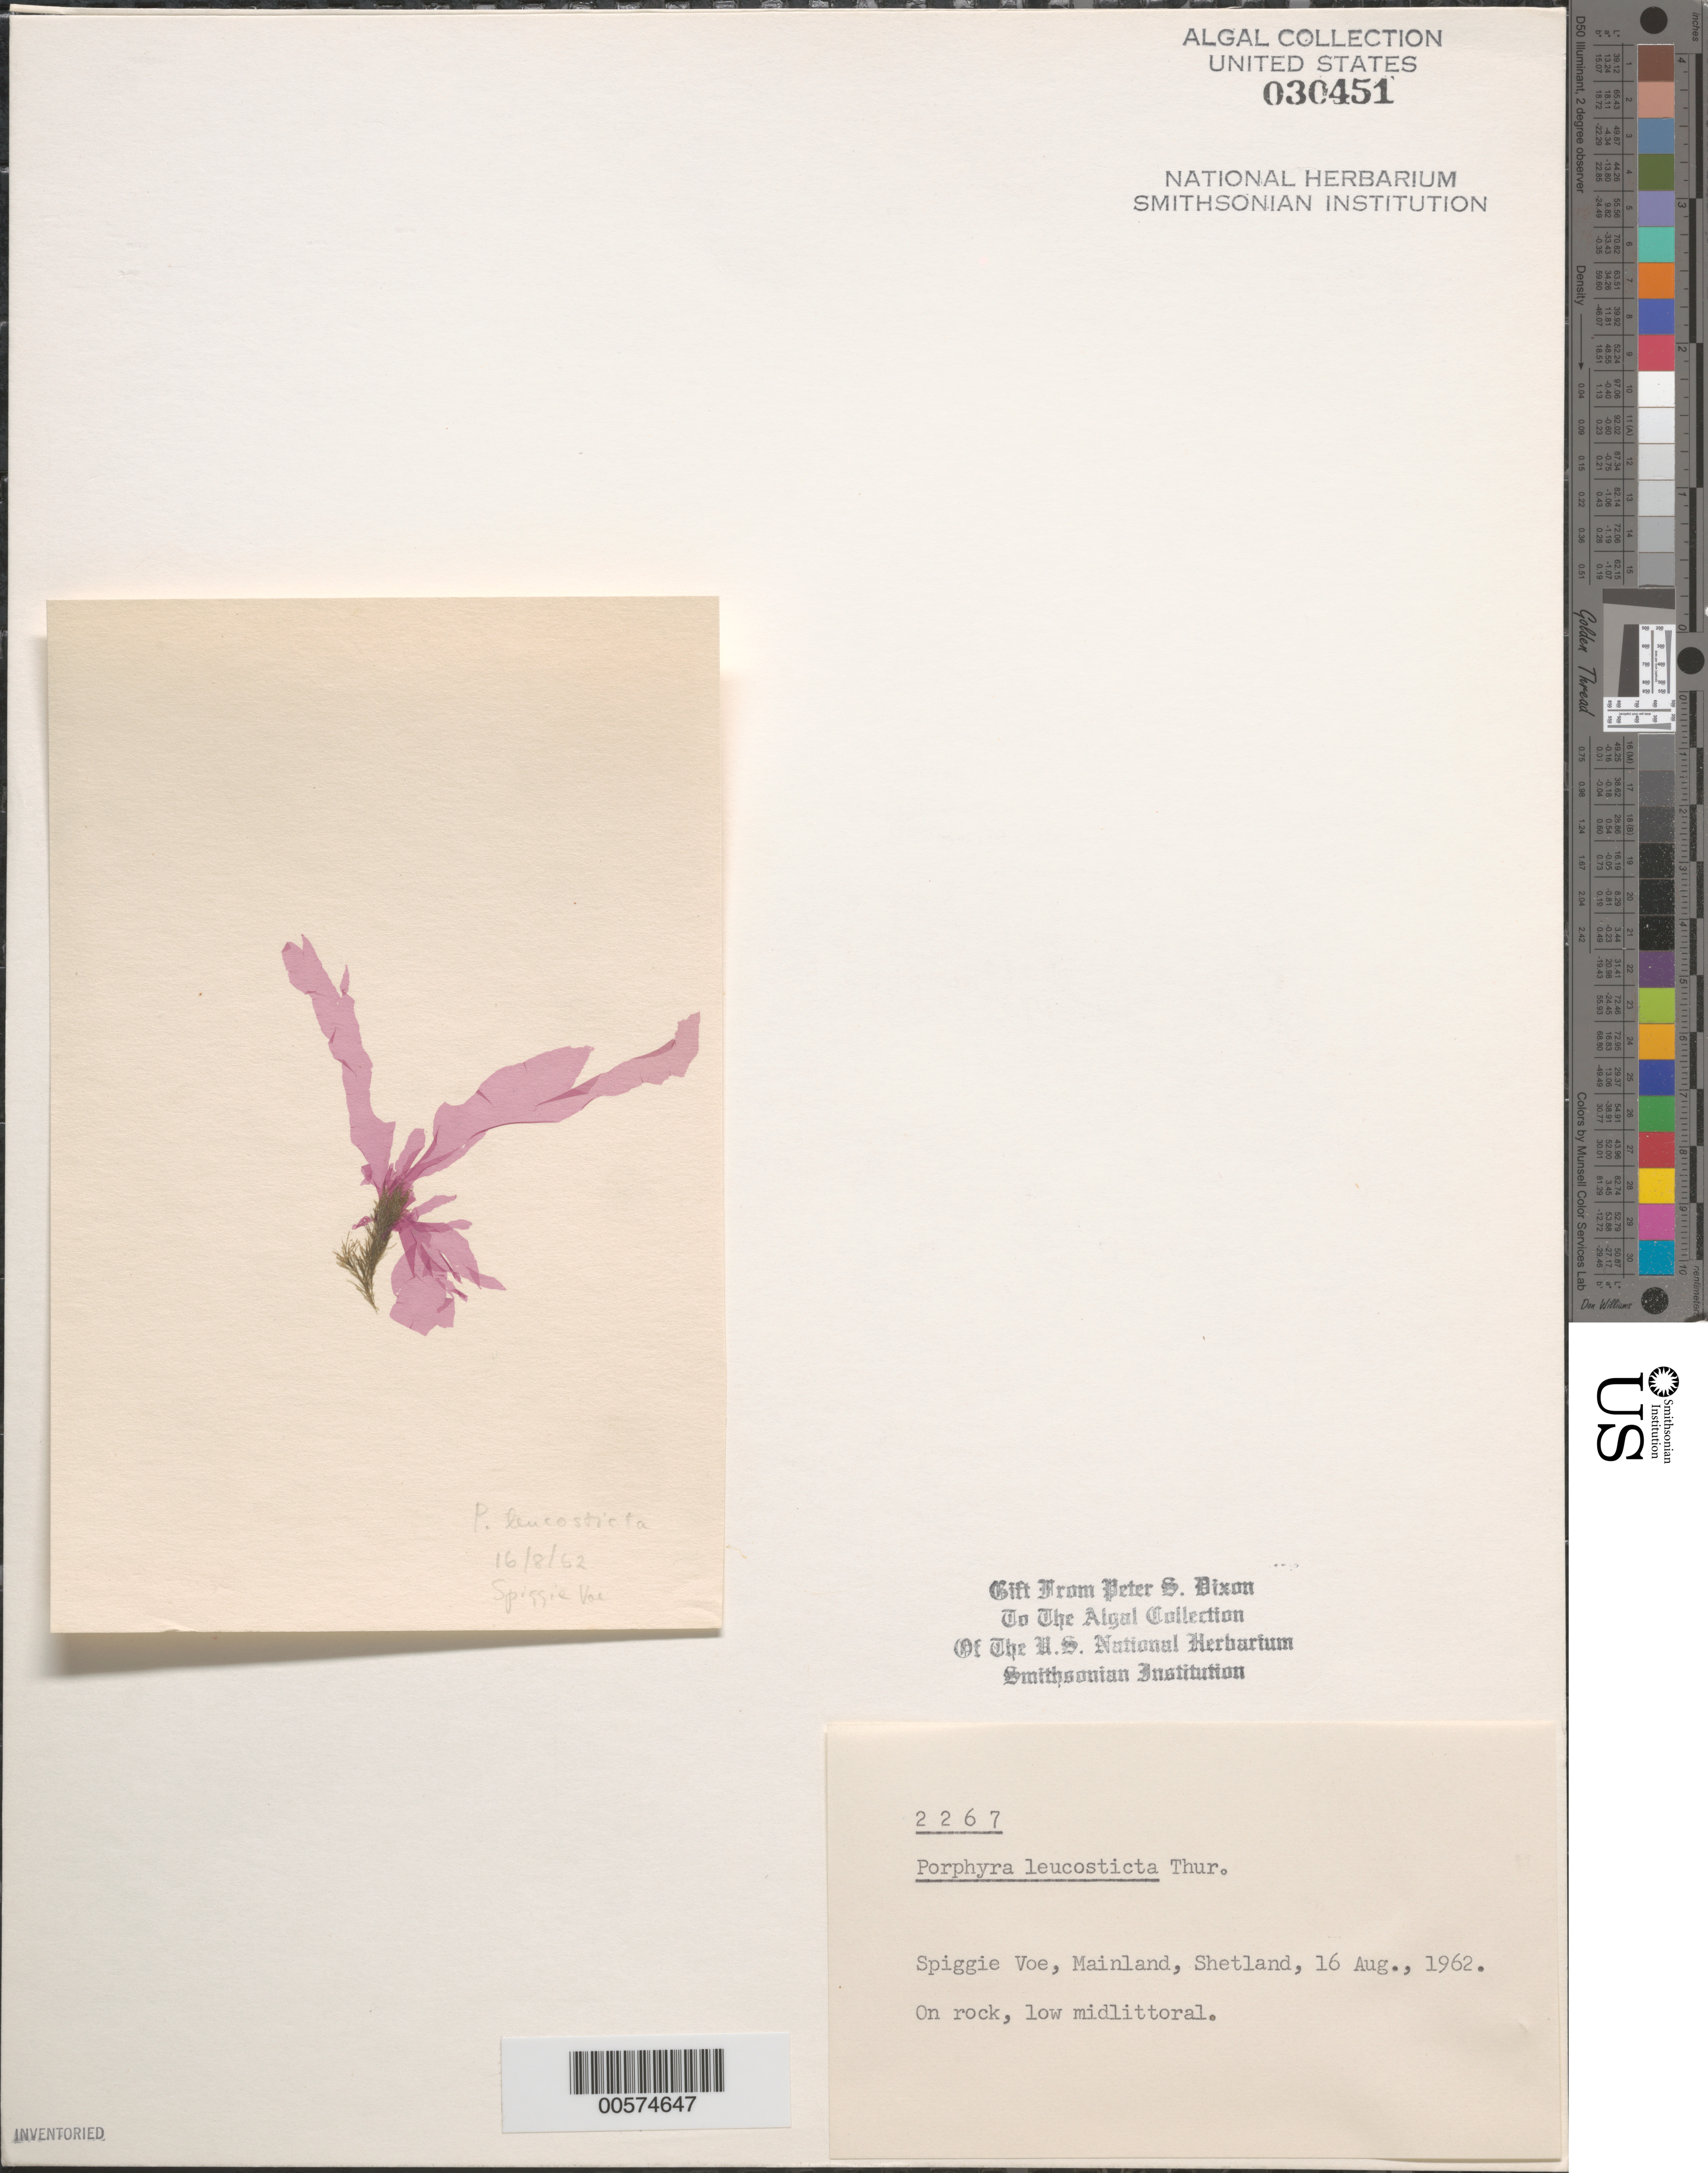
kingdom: Plantae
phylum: Rhodophyta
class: Bangiophyceae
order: Bangiales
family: Bangiaceae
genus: Pyropia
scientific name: Pyropia leucosticta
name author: (Thuret) Neefus & J. Brodie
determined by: Algae name updating Project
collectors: P. S. Dixon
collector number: PSD 2267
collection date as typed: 16 Aug 1962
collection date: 1962-08-16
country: United Kingdom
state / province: Scotland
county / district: Shetland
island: Mainland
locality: Spiggie Voe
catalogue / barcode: US 30451